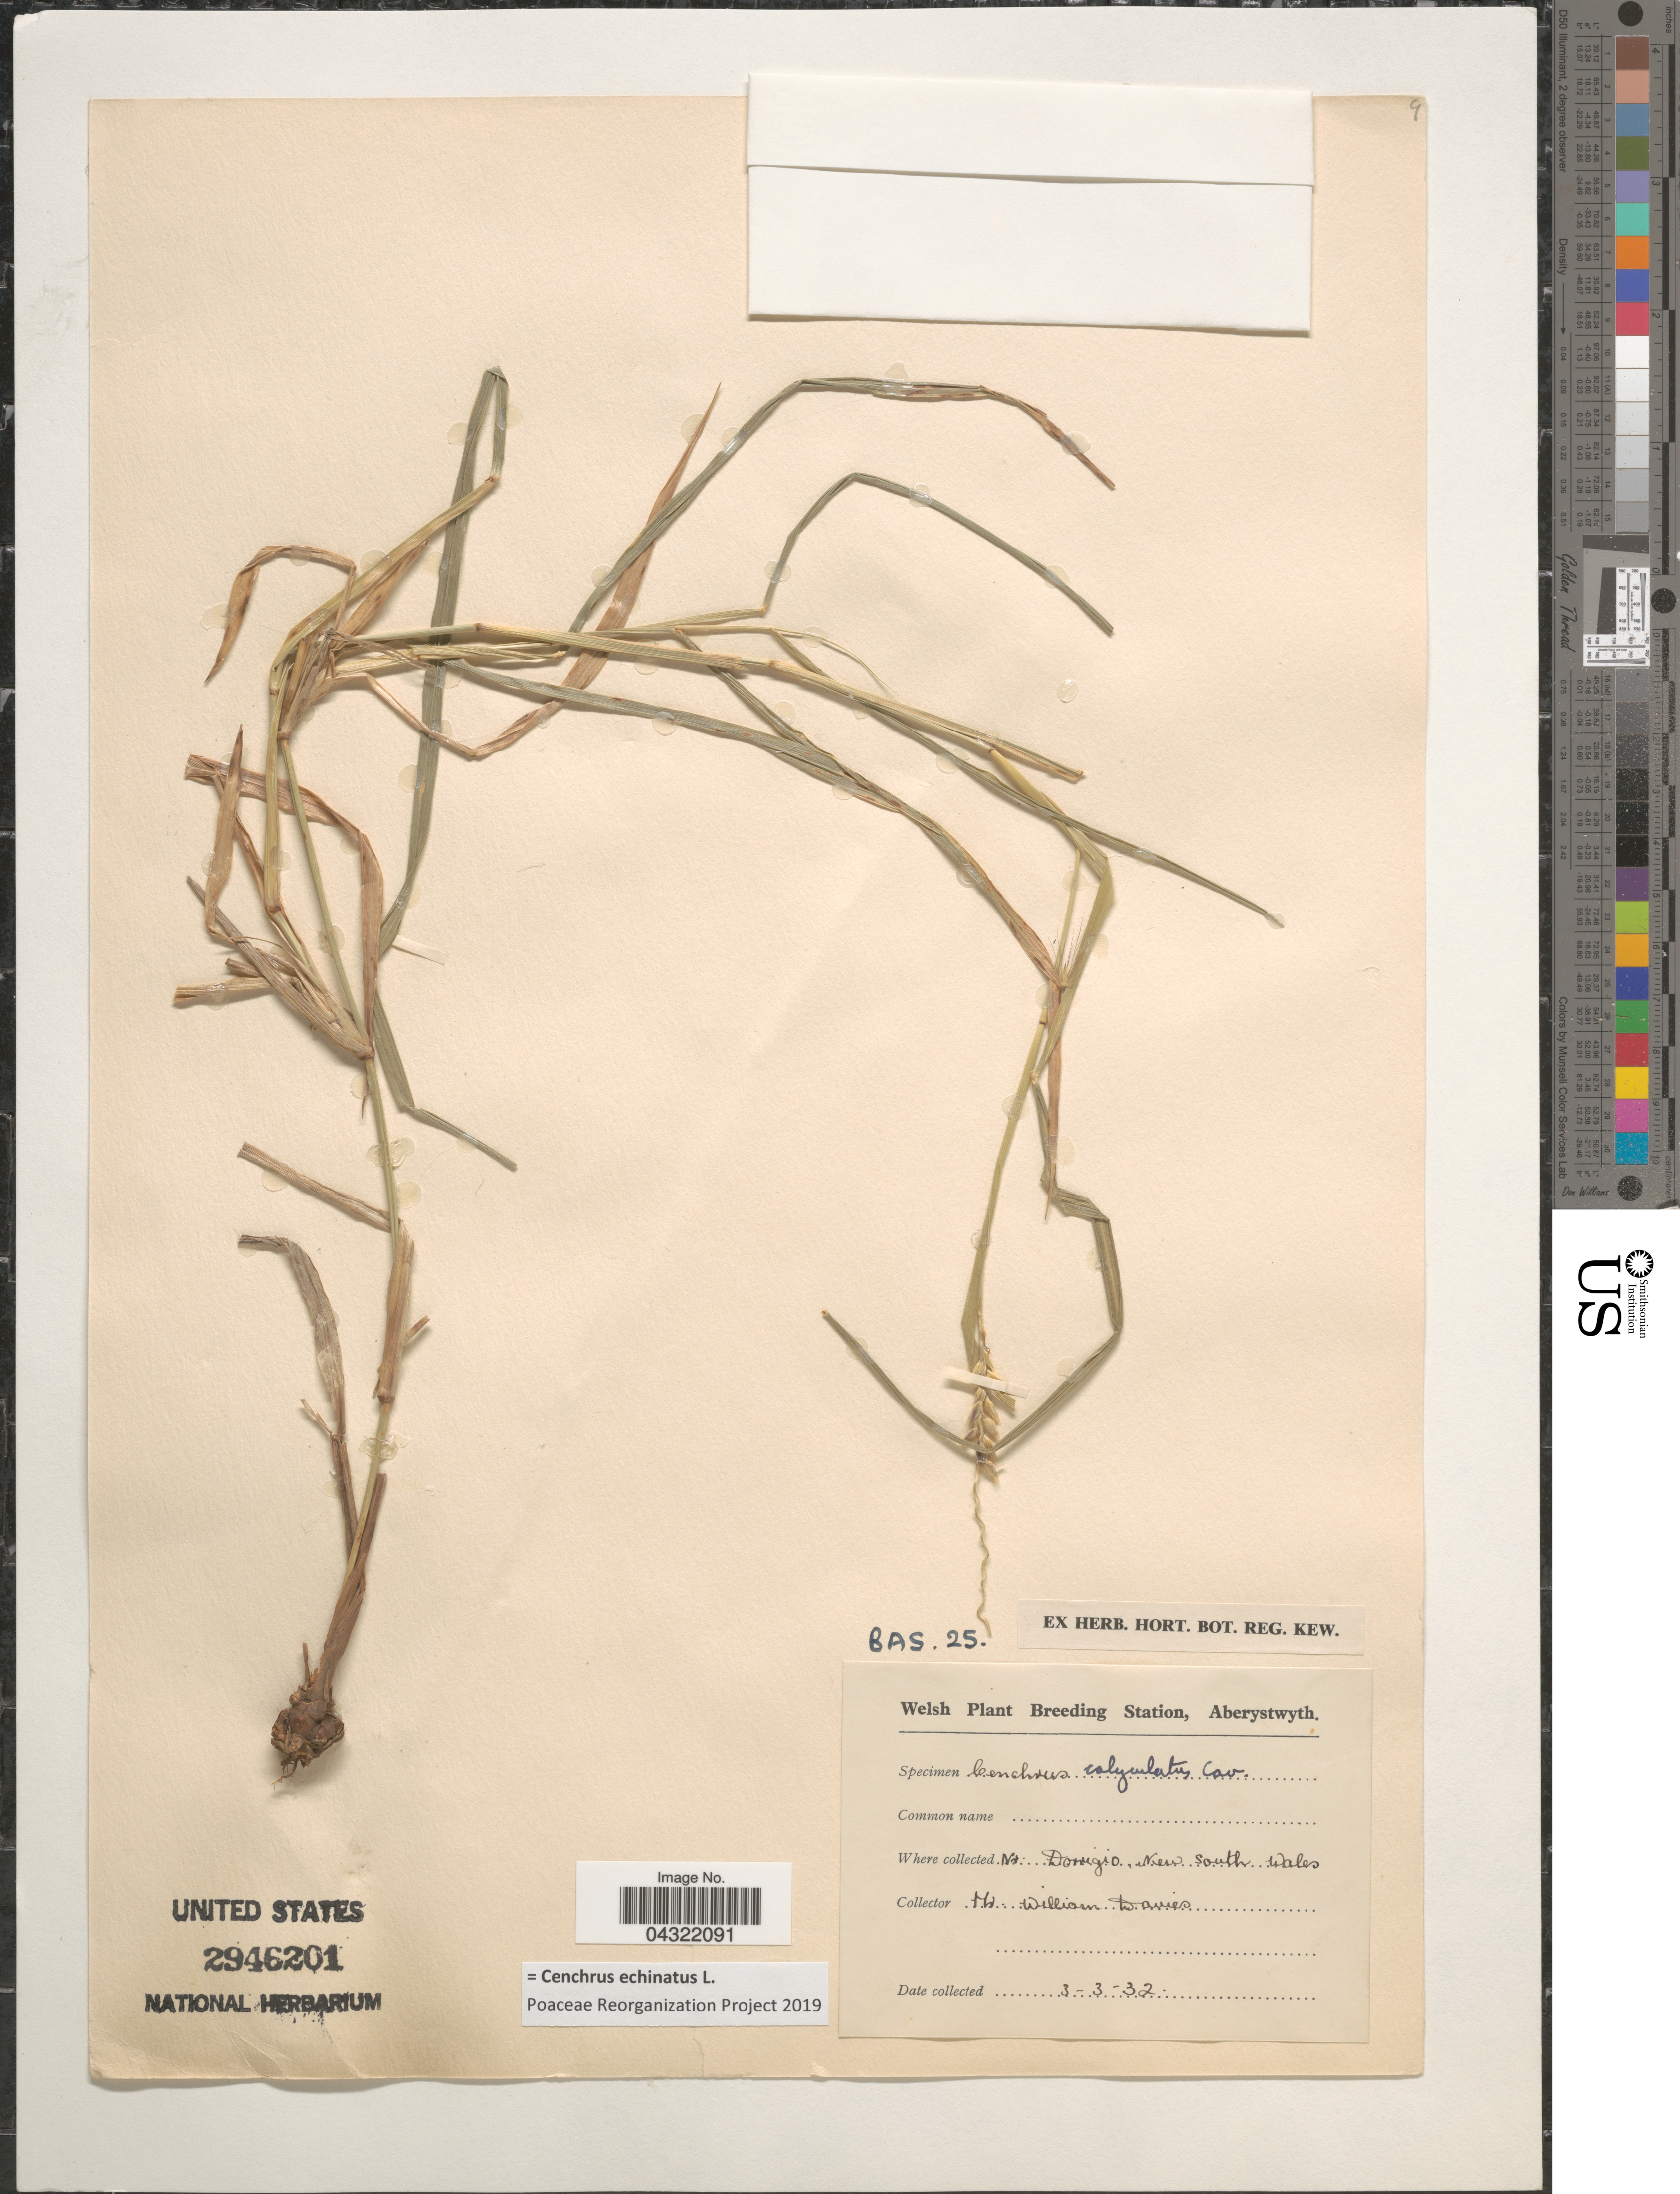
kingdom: Plantae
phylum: Tracheophyta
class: Liliopsida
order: Poales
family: Poaceae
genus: Cenchrus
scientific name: Cenchrus echinatus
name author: L.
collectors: W. Davies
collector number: BAS25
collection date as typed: Transcribed d/m/y: 3/3/32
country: Australia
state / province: New South Wales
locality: Nr. Dorrigio.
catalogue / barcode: US 2946201